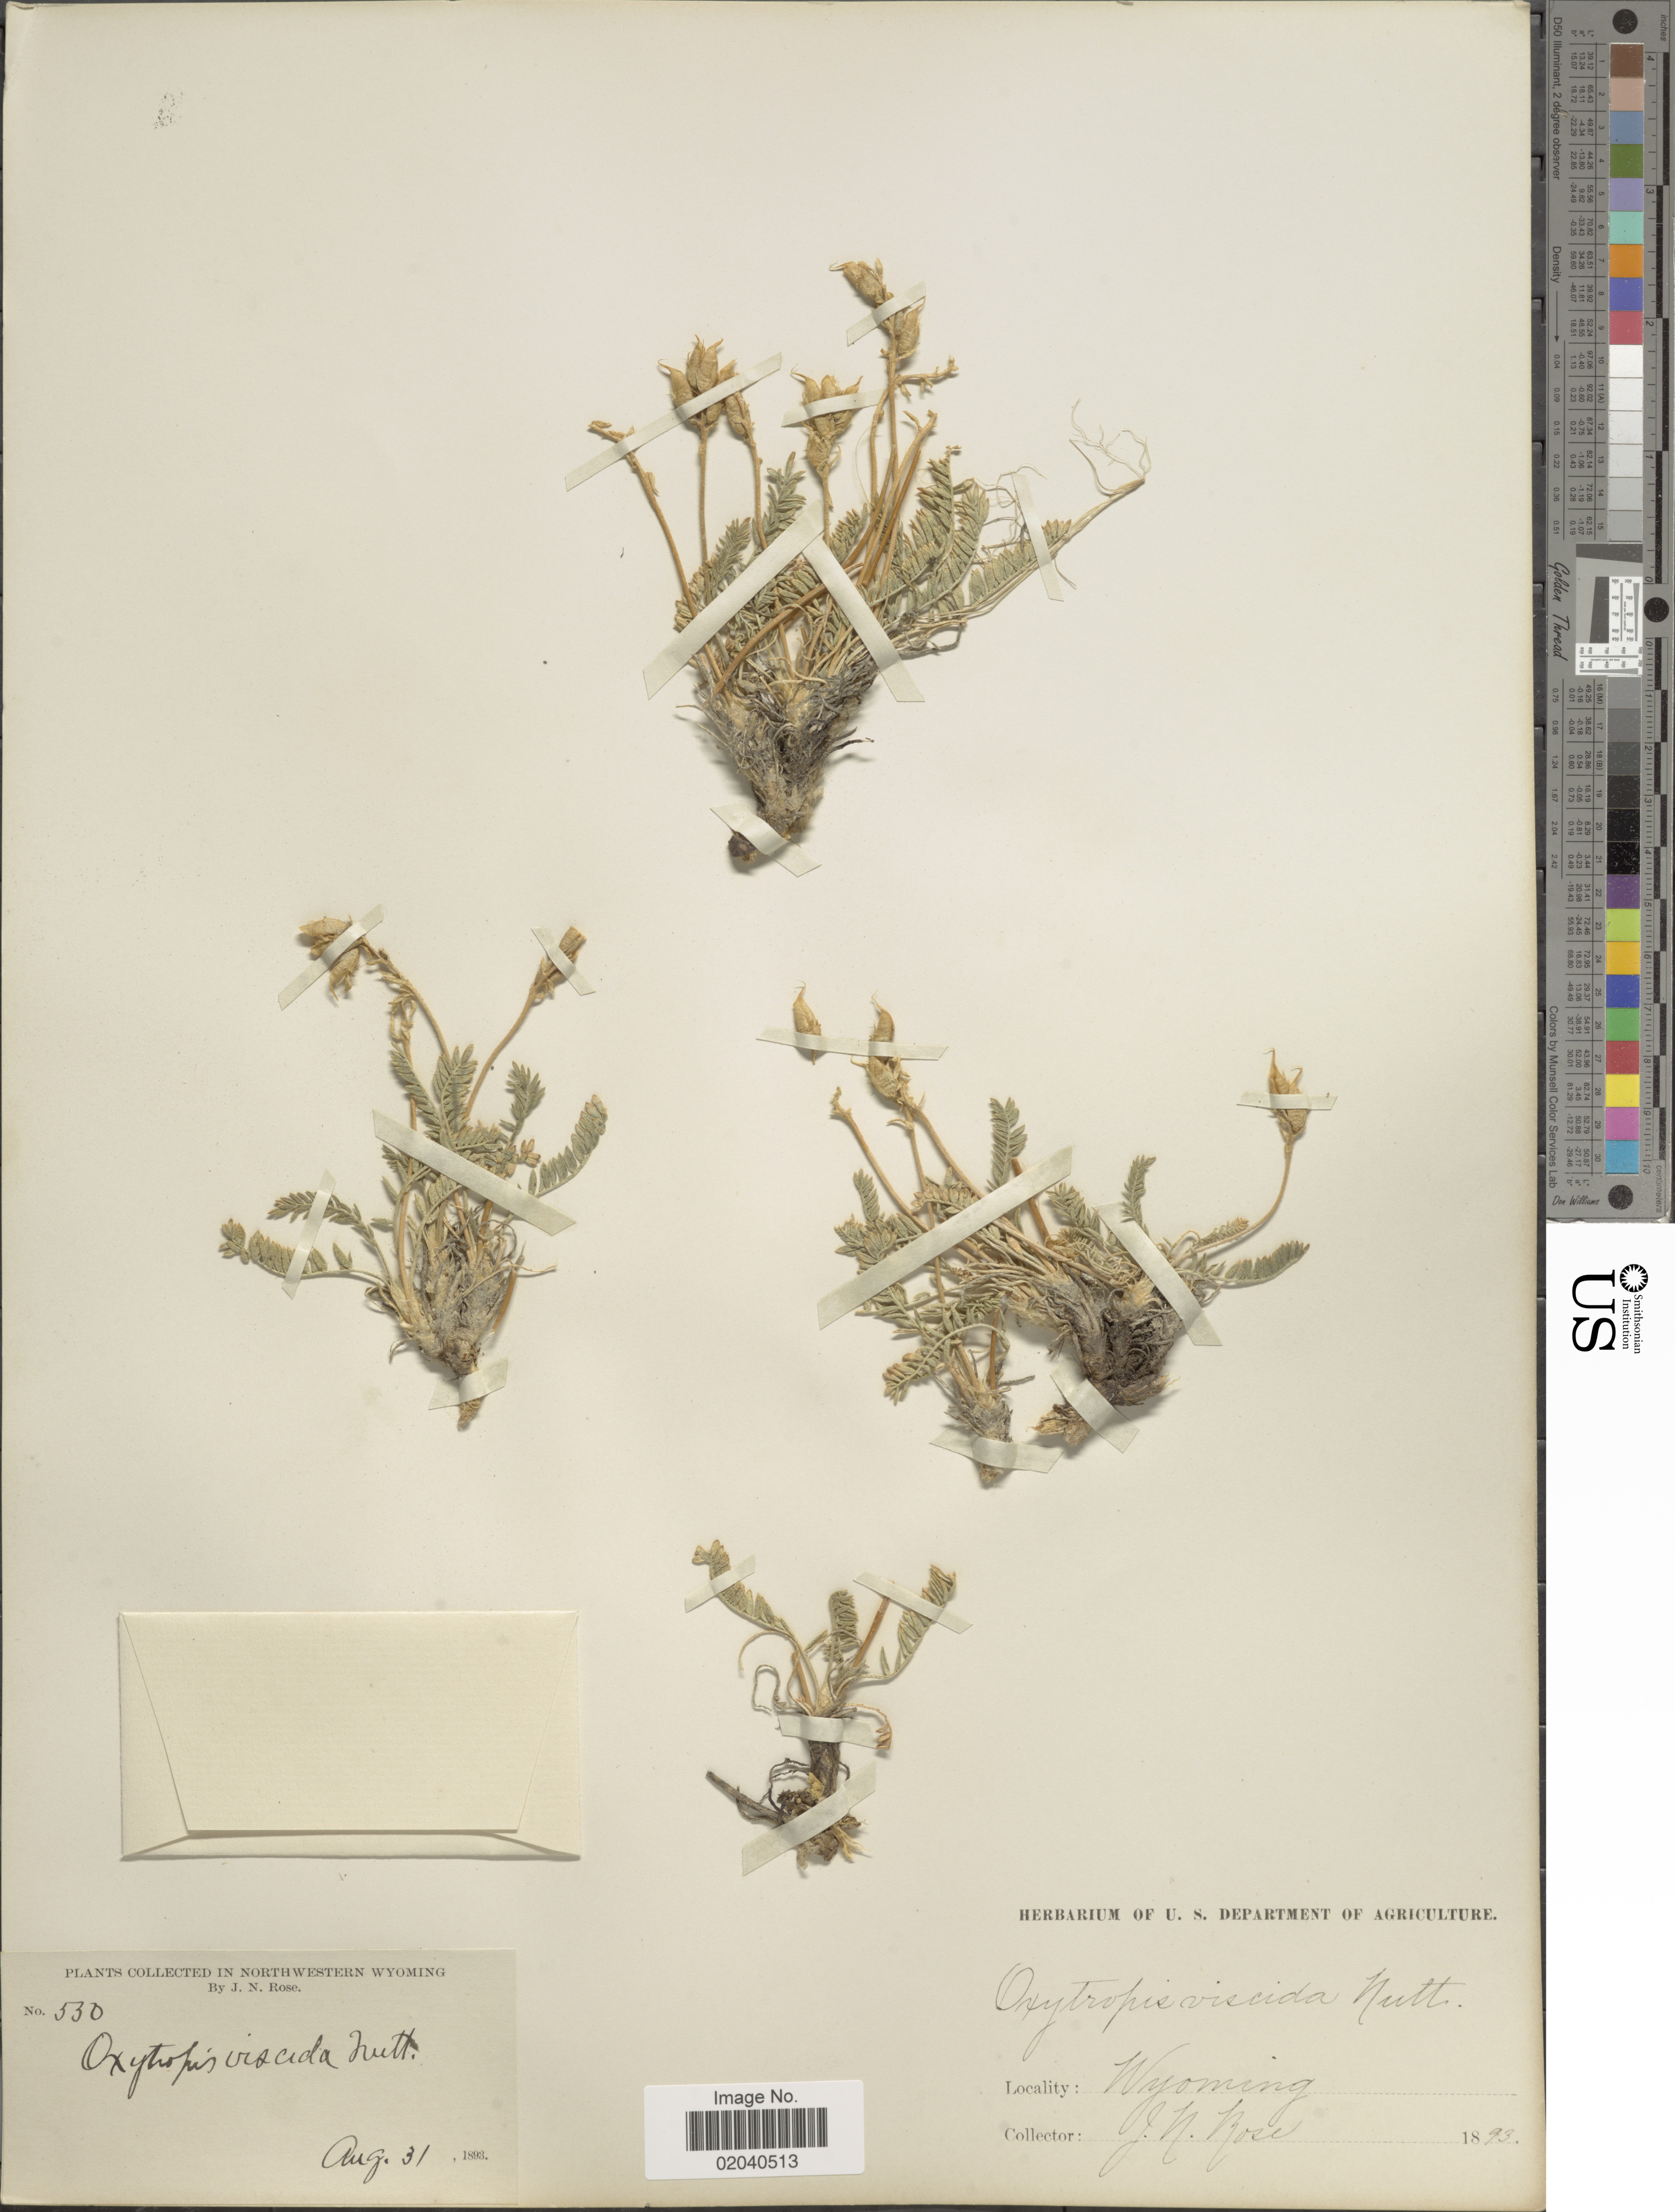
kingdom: Plantae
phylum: Tracheophyta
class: Magnoliopsida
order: Fabales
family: Fabaceae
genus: Oxytropis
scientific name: Oxytropis viscida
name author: Nutt.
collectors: J. N. Rose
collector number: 530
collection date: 1893-08-31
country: United States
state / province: Wyoming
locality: Northwestern Wyoming